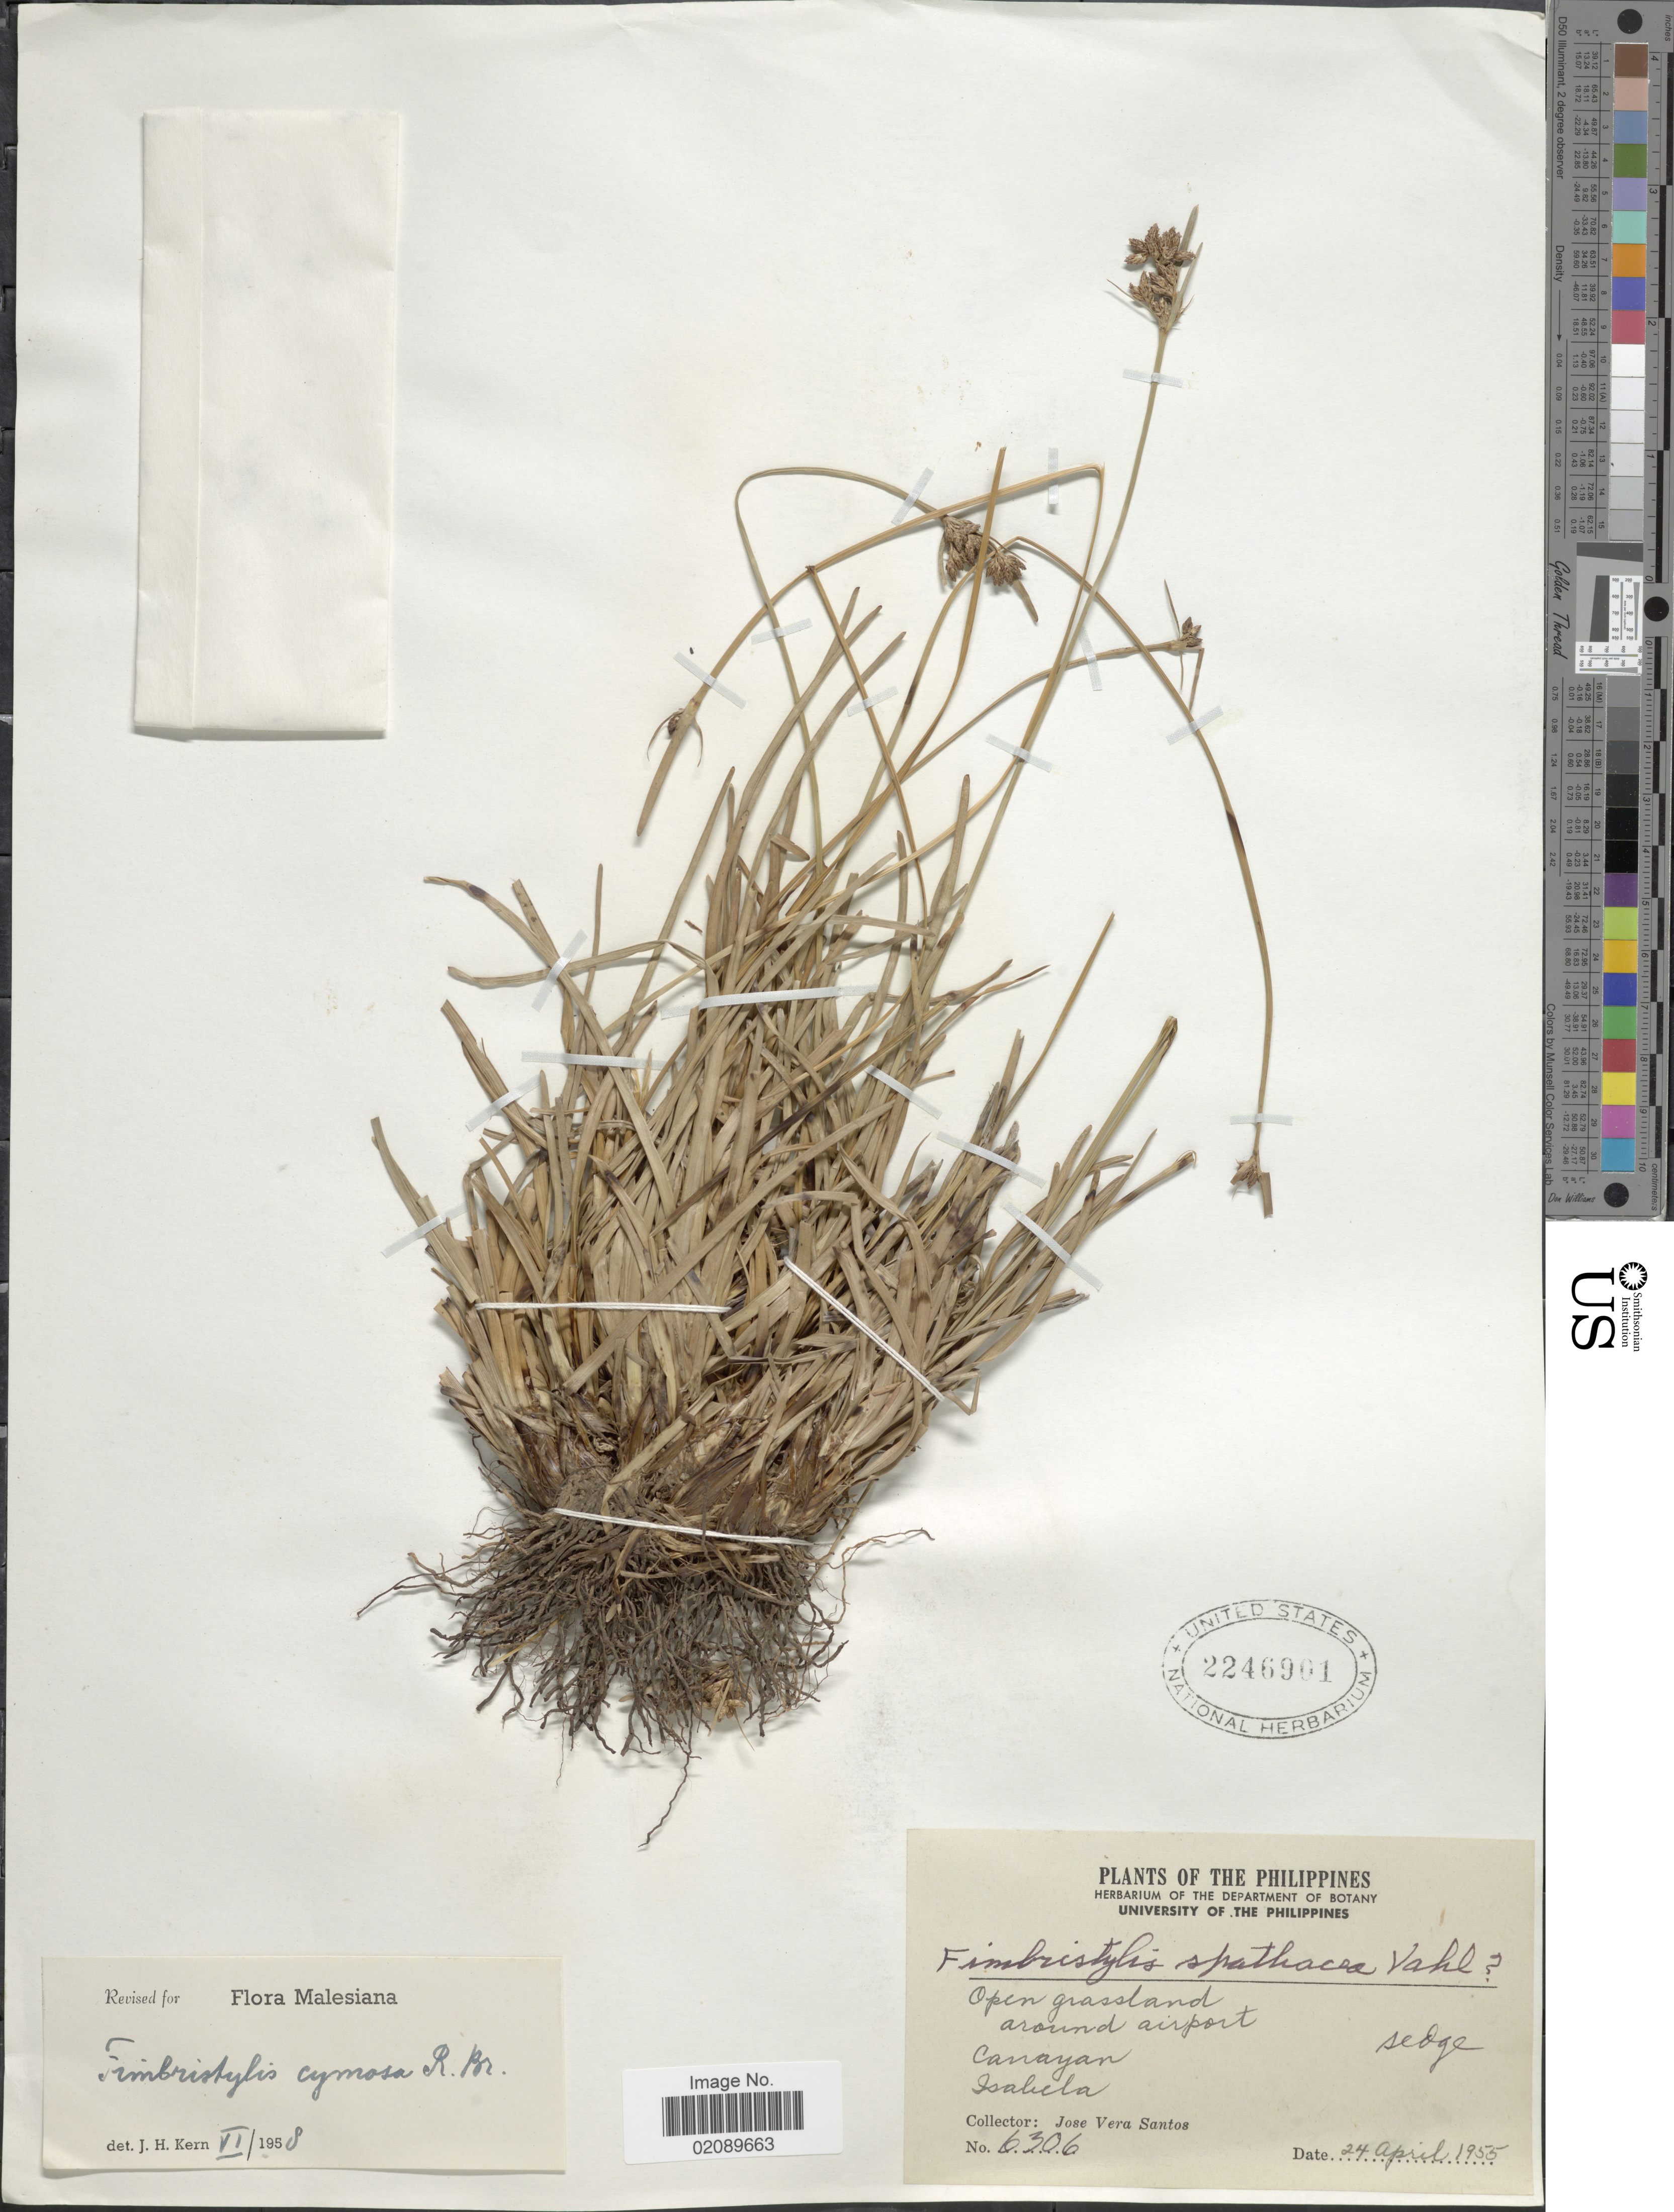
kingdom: Plantae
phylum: Tracheophyta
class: Liliopsida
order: Poales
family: Cyperaceae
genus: Fimbristylis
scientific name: Fimbristylis cymosa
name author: R. Br.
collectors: J. Santos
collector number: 6306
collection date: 1955-04-24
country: Philippines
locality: Canayan, Isabela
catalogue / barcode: US 2246901